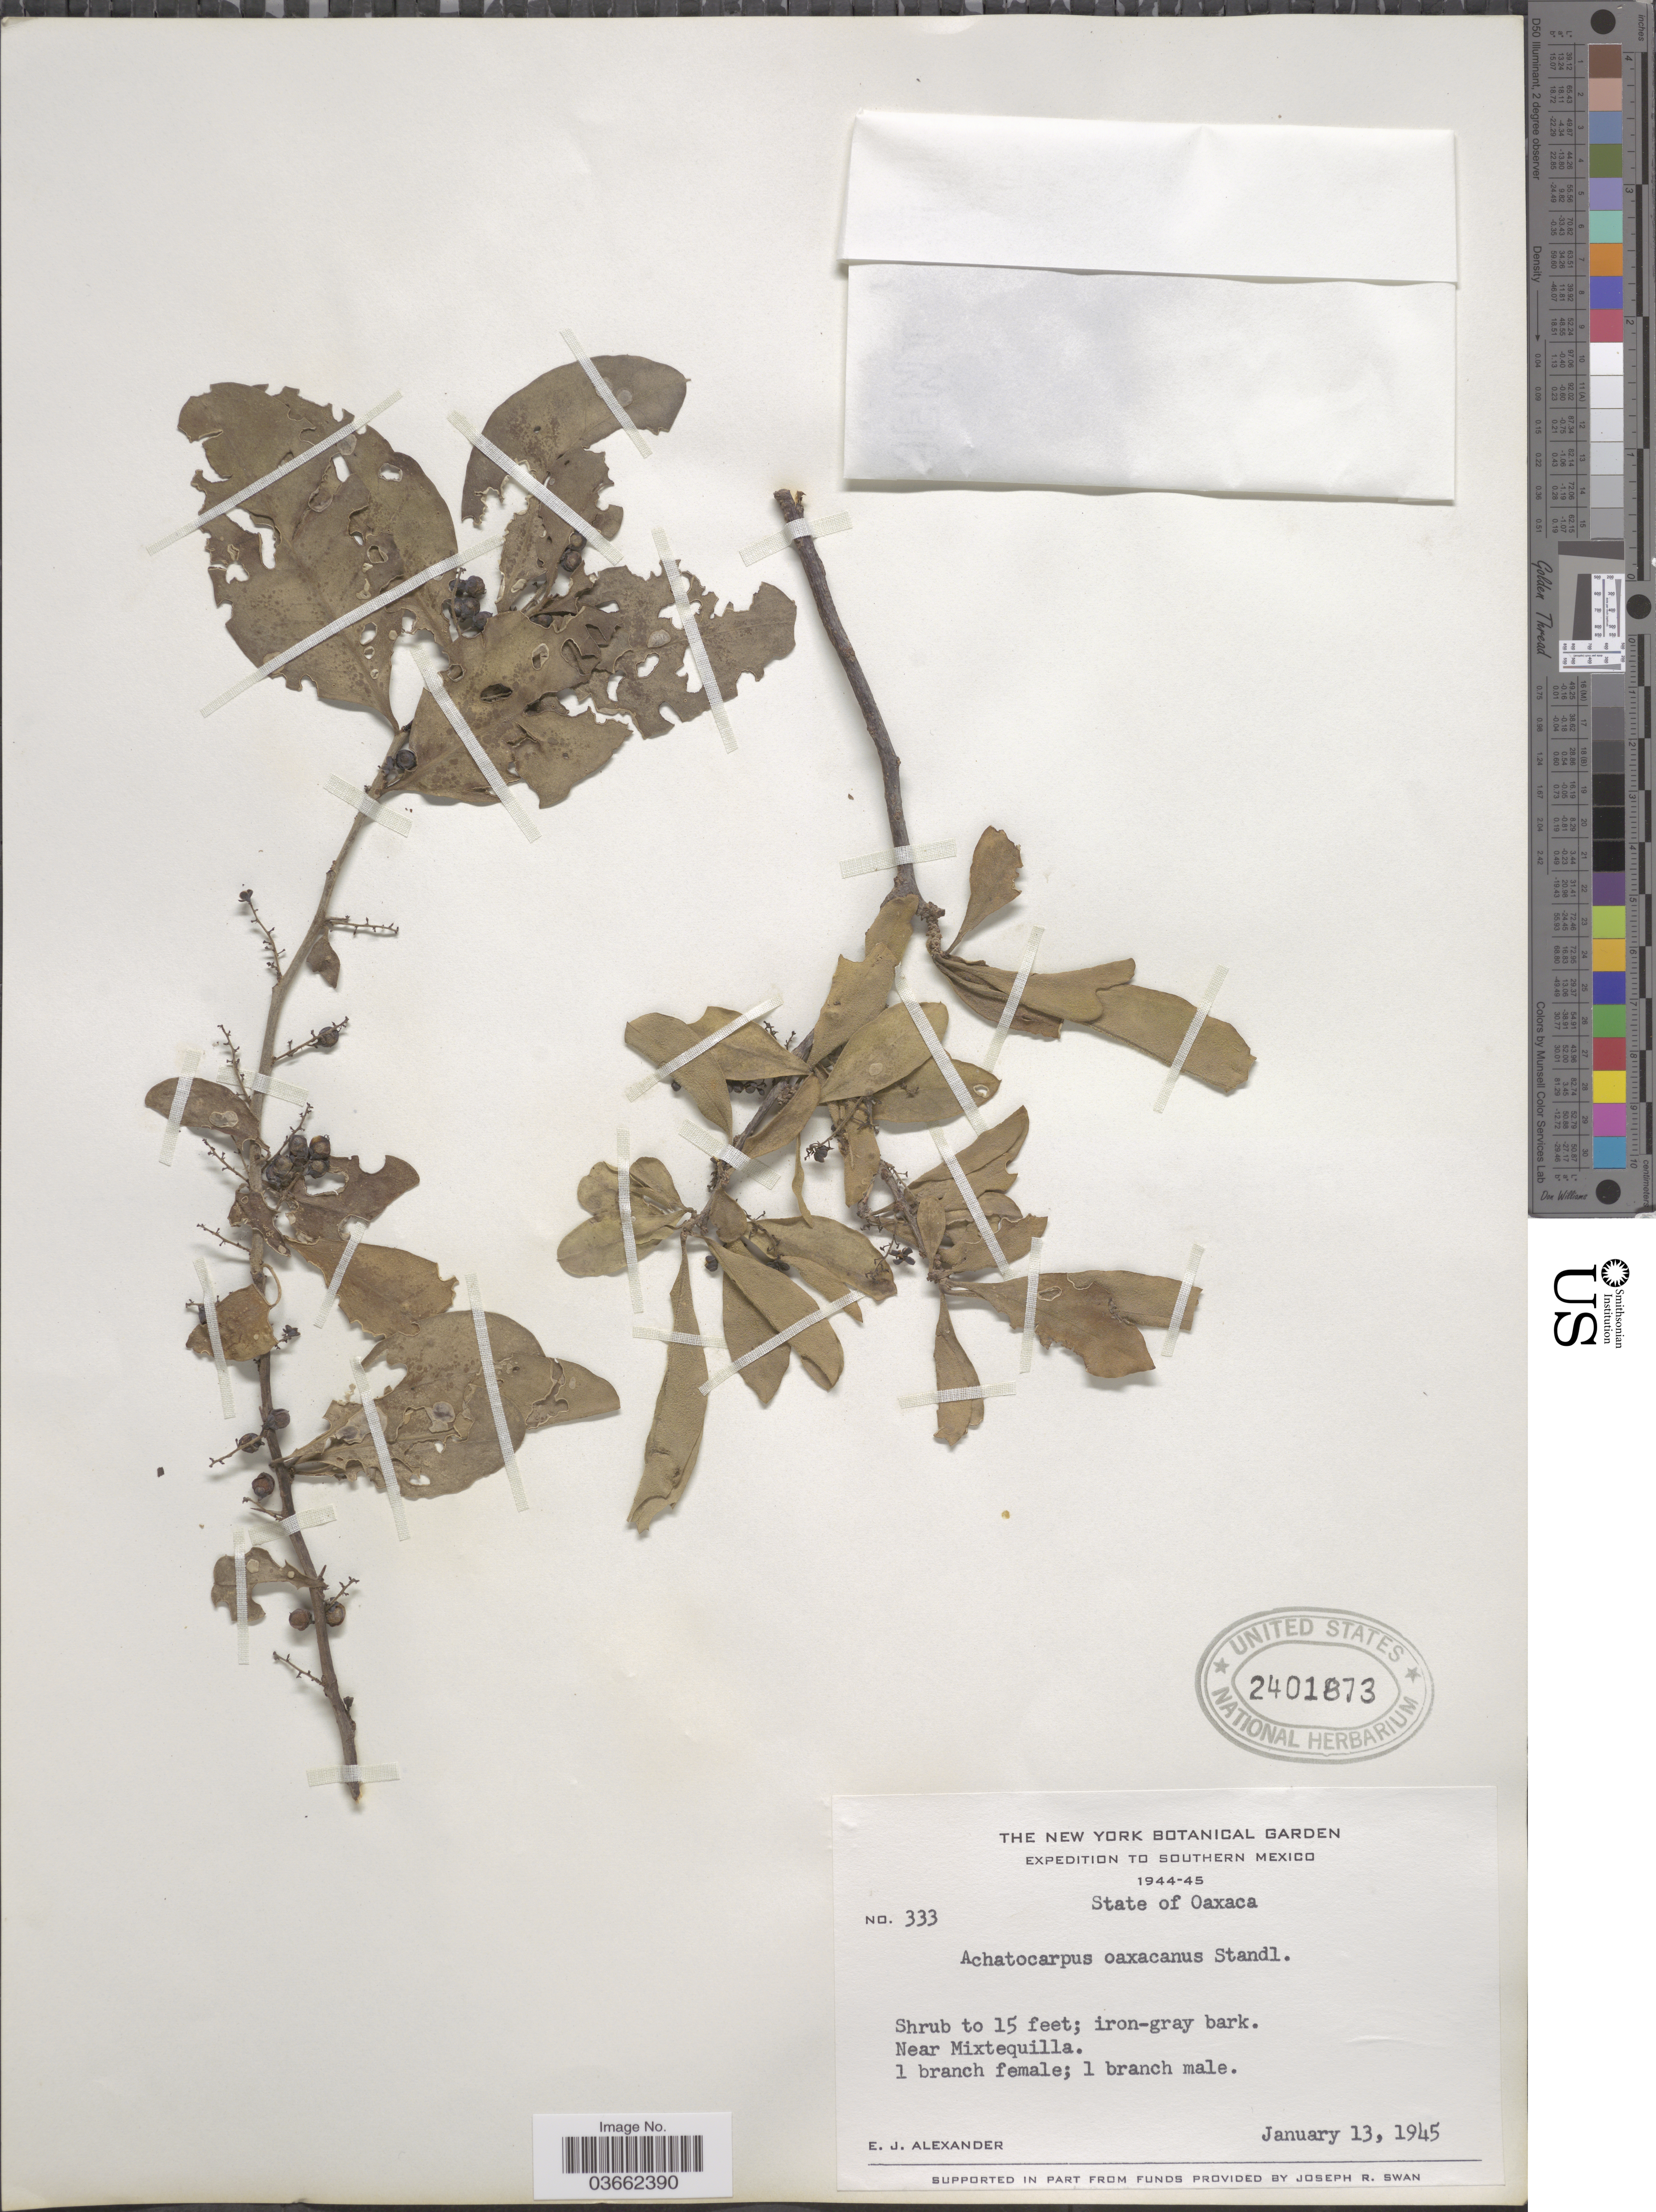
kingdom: Plantae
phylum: Tracheophyta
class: Magnoliopsida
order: Caryophyllales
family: Achatocarpaceae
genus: Achatocarpus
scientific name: Achatocarpus oaxacanus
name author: Standl.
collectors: E. J. Alexander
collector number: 333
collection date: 1945-01-13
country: Mexico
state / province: Oaxaca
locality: Southern Mexico. Near Mixtequilla.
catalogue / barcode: US 2401873